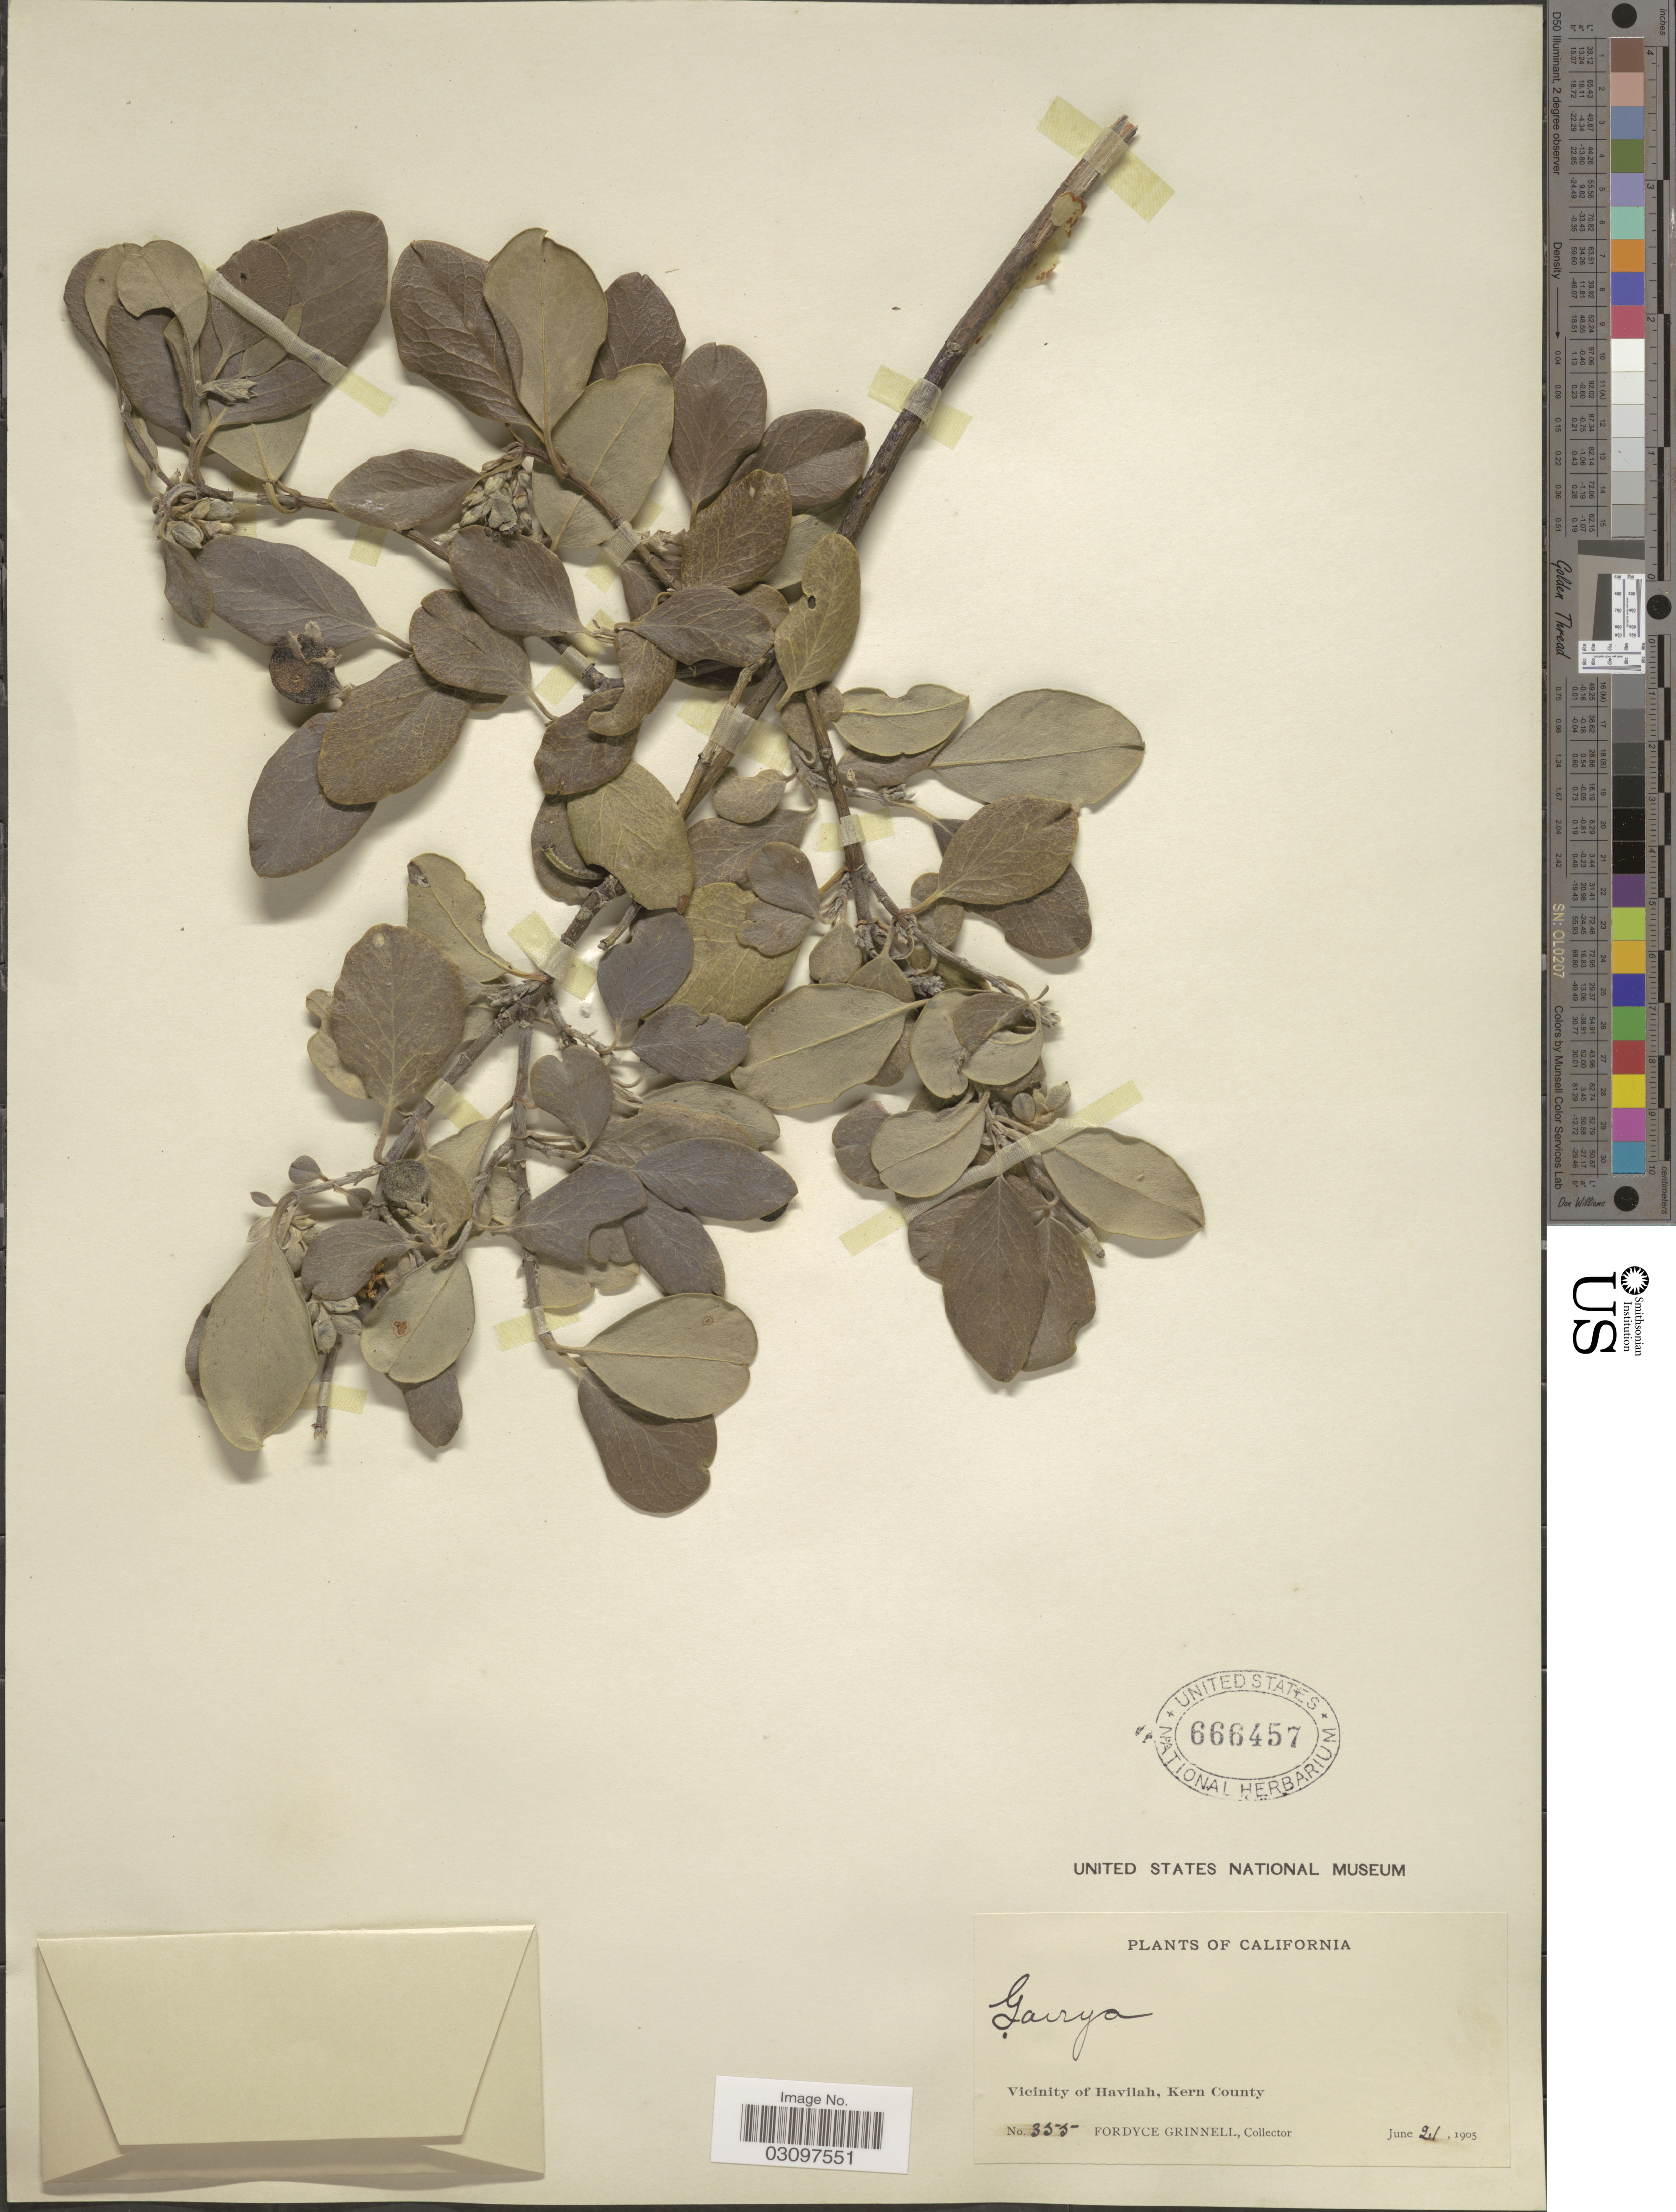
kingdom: Plantae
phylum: Tracheophyta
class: Magnoliopsida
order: Garryales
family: Garryaceae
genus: Garrya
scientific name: Garrya sp.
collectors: F. Grinnell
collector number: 355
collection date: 1905-06-21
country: United States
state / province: California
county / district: Kern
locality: Vicinity of Havilah, Kern County.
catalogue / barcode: US 666457